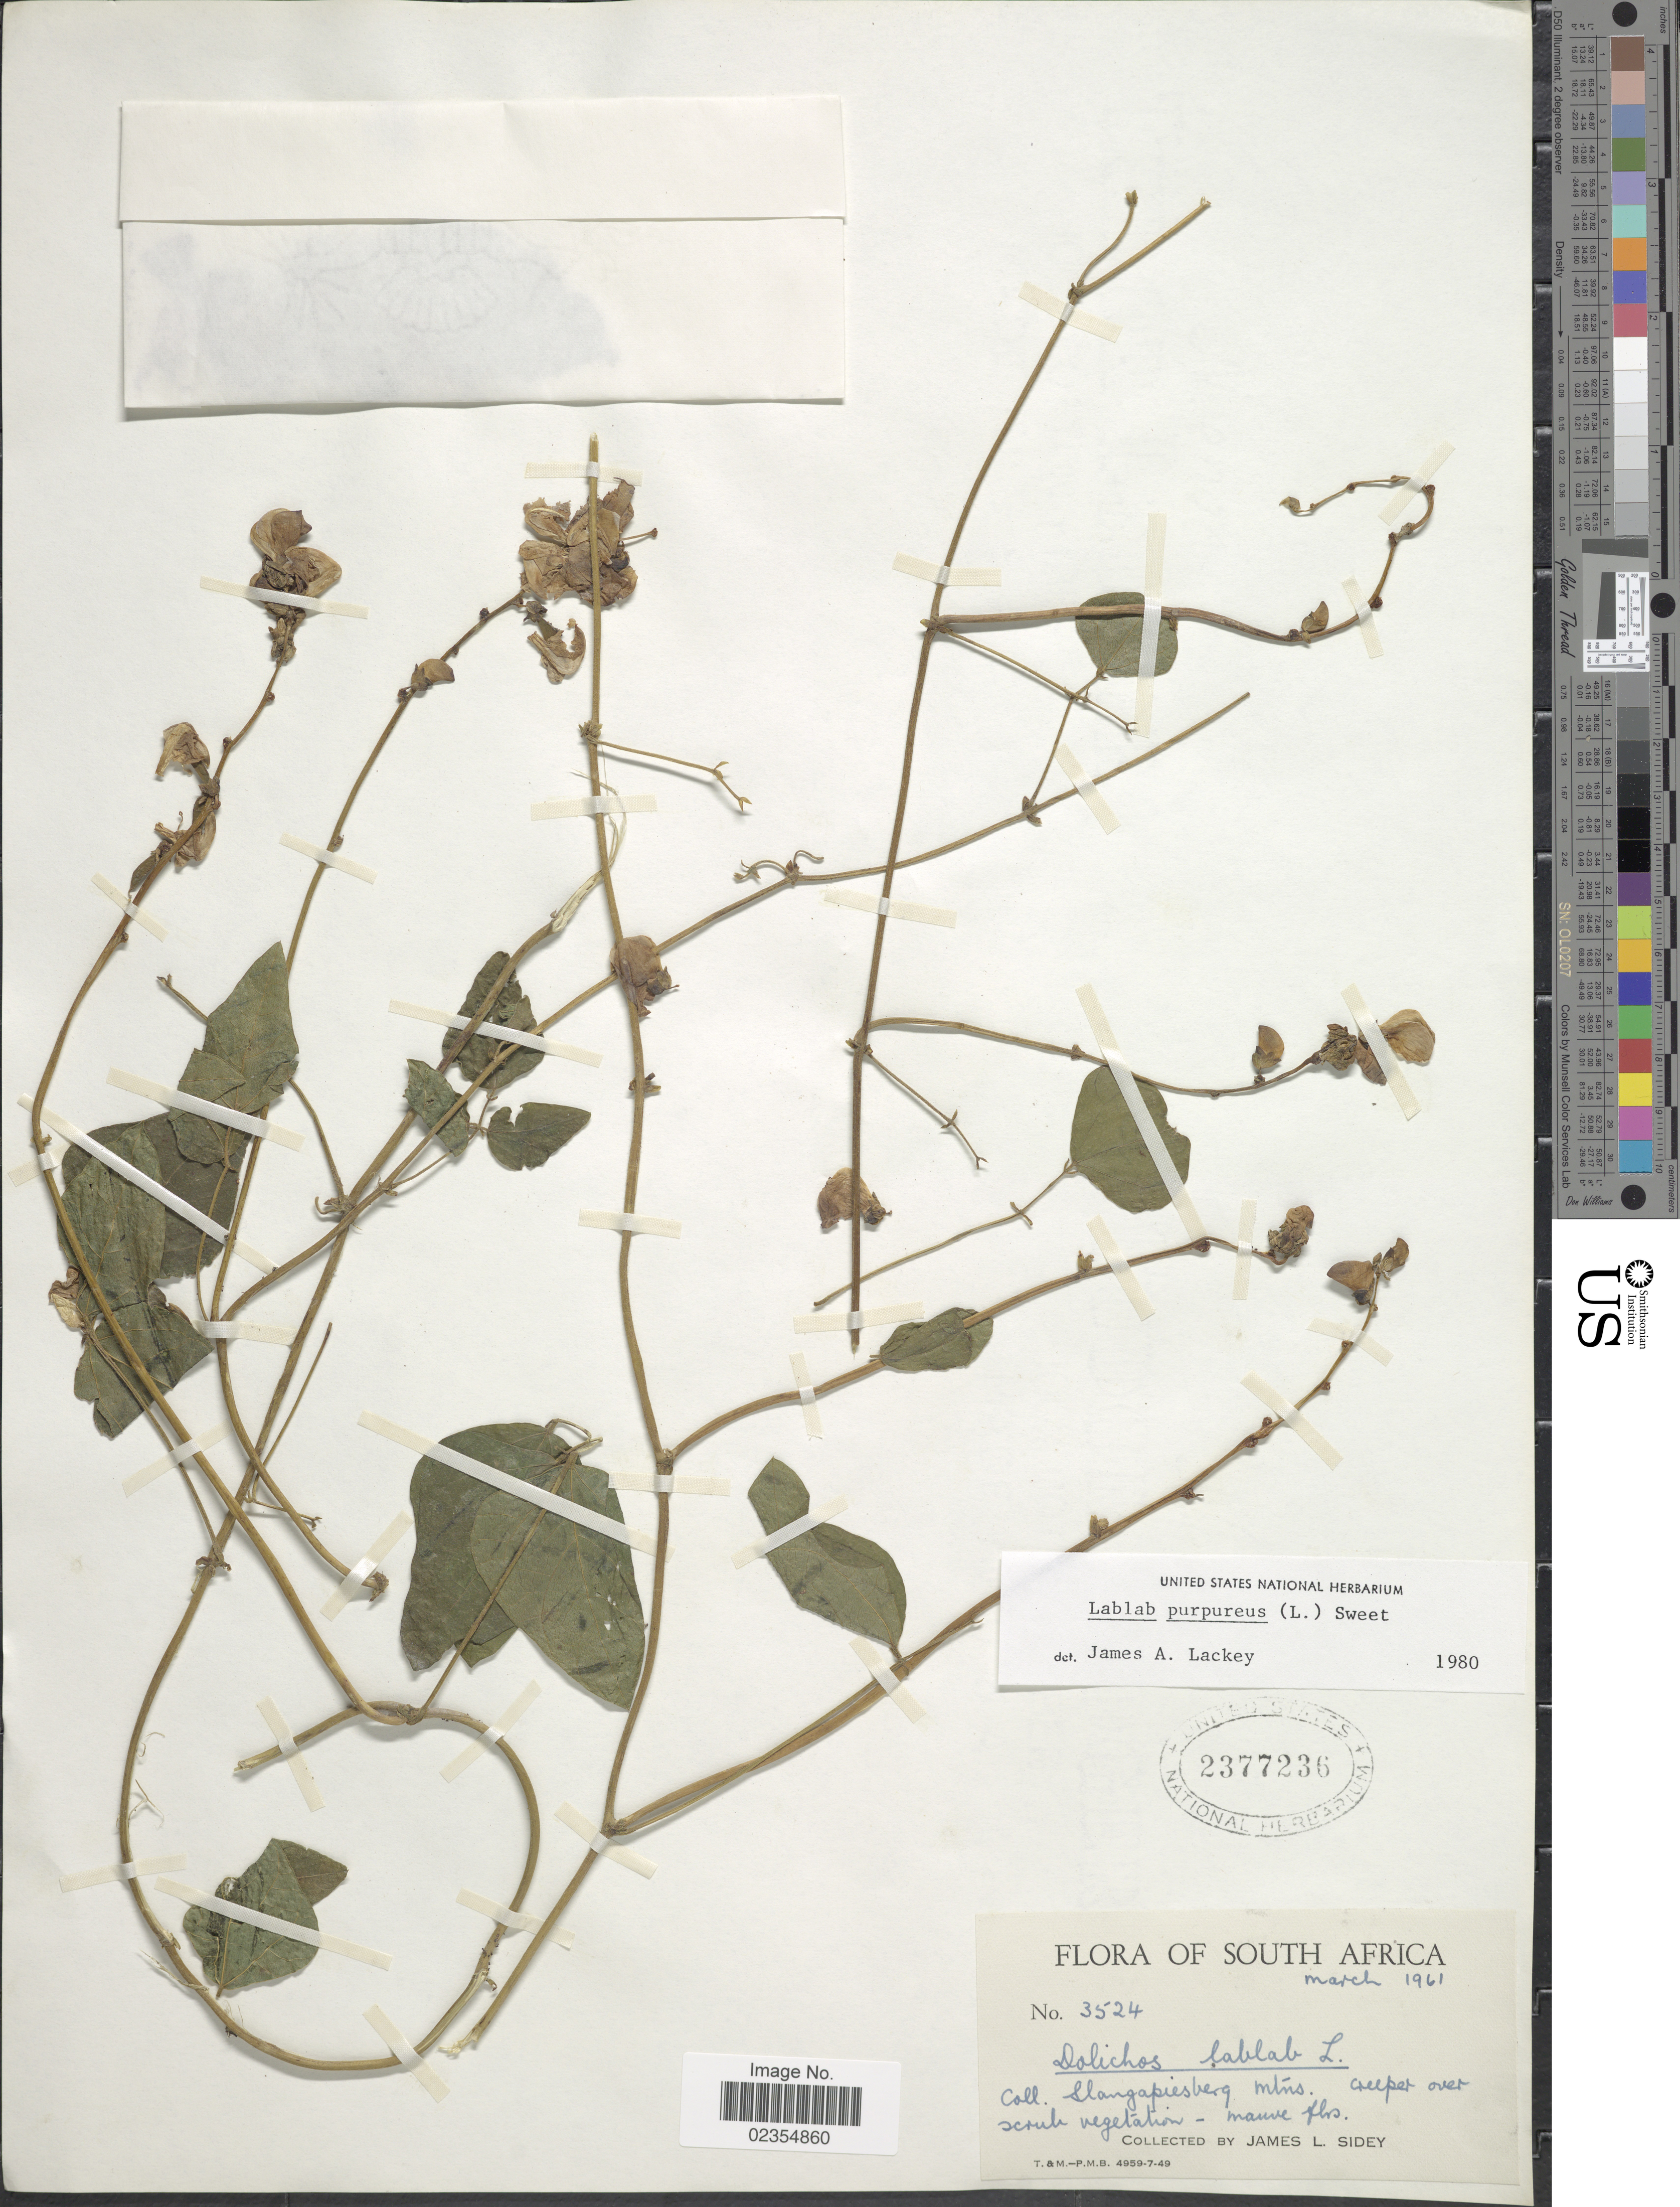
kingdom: Plantae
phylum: Tracheophyta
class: Magnoliopsida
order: Fabales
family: Fabaceae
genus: Lablab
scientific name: Lablab purpureus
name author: (L.) Sweet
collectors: J. L. Sidey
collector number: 3524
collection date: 1961-03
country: South Africa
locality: Slangapiesberg Mtns.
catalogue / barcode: US 2377236